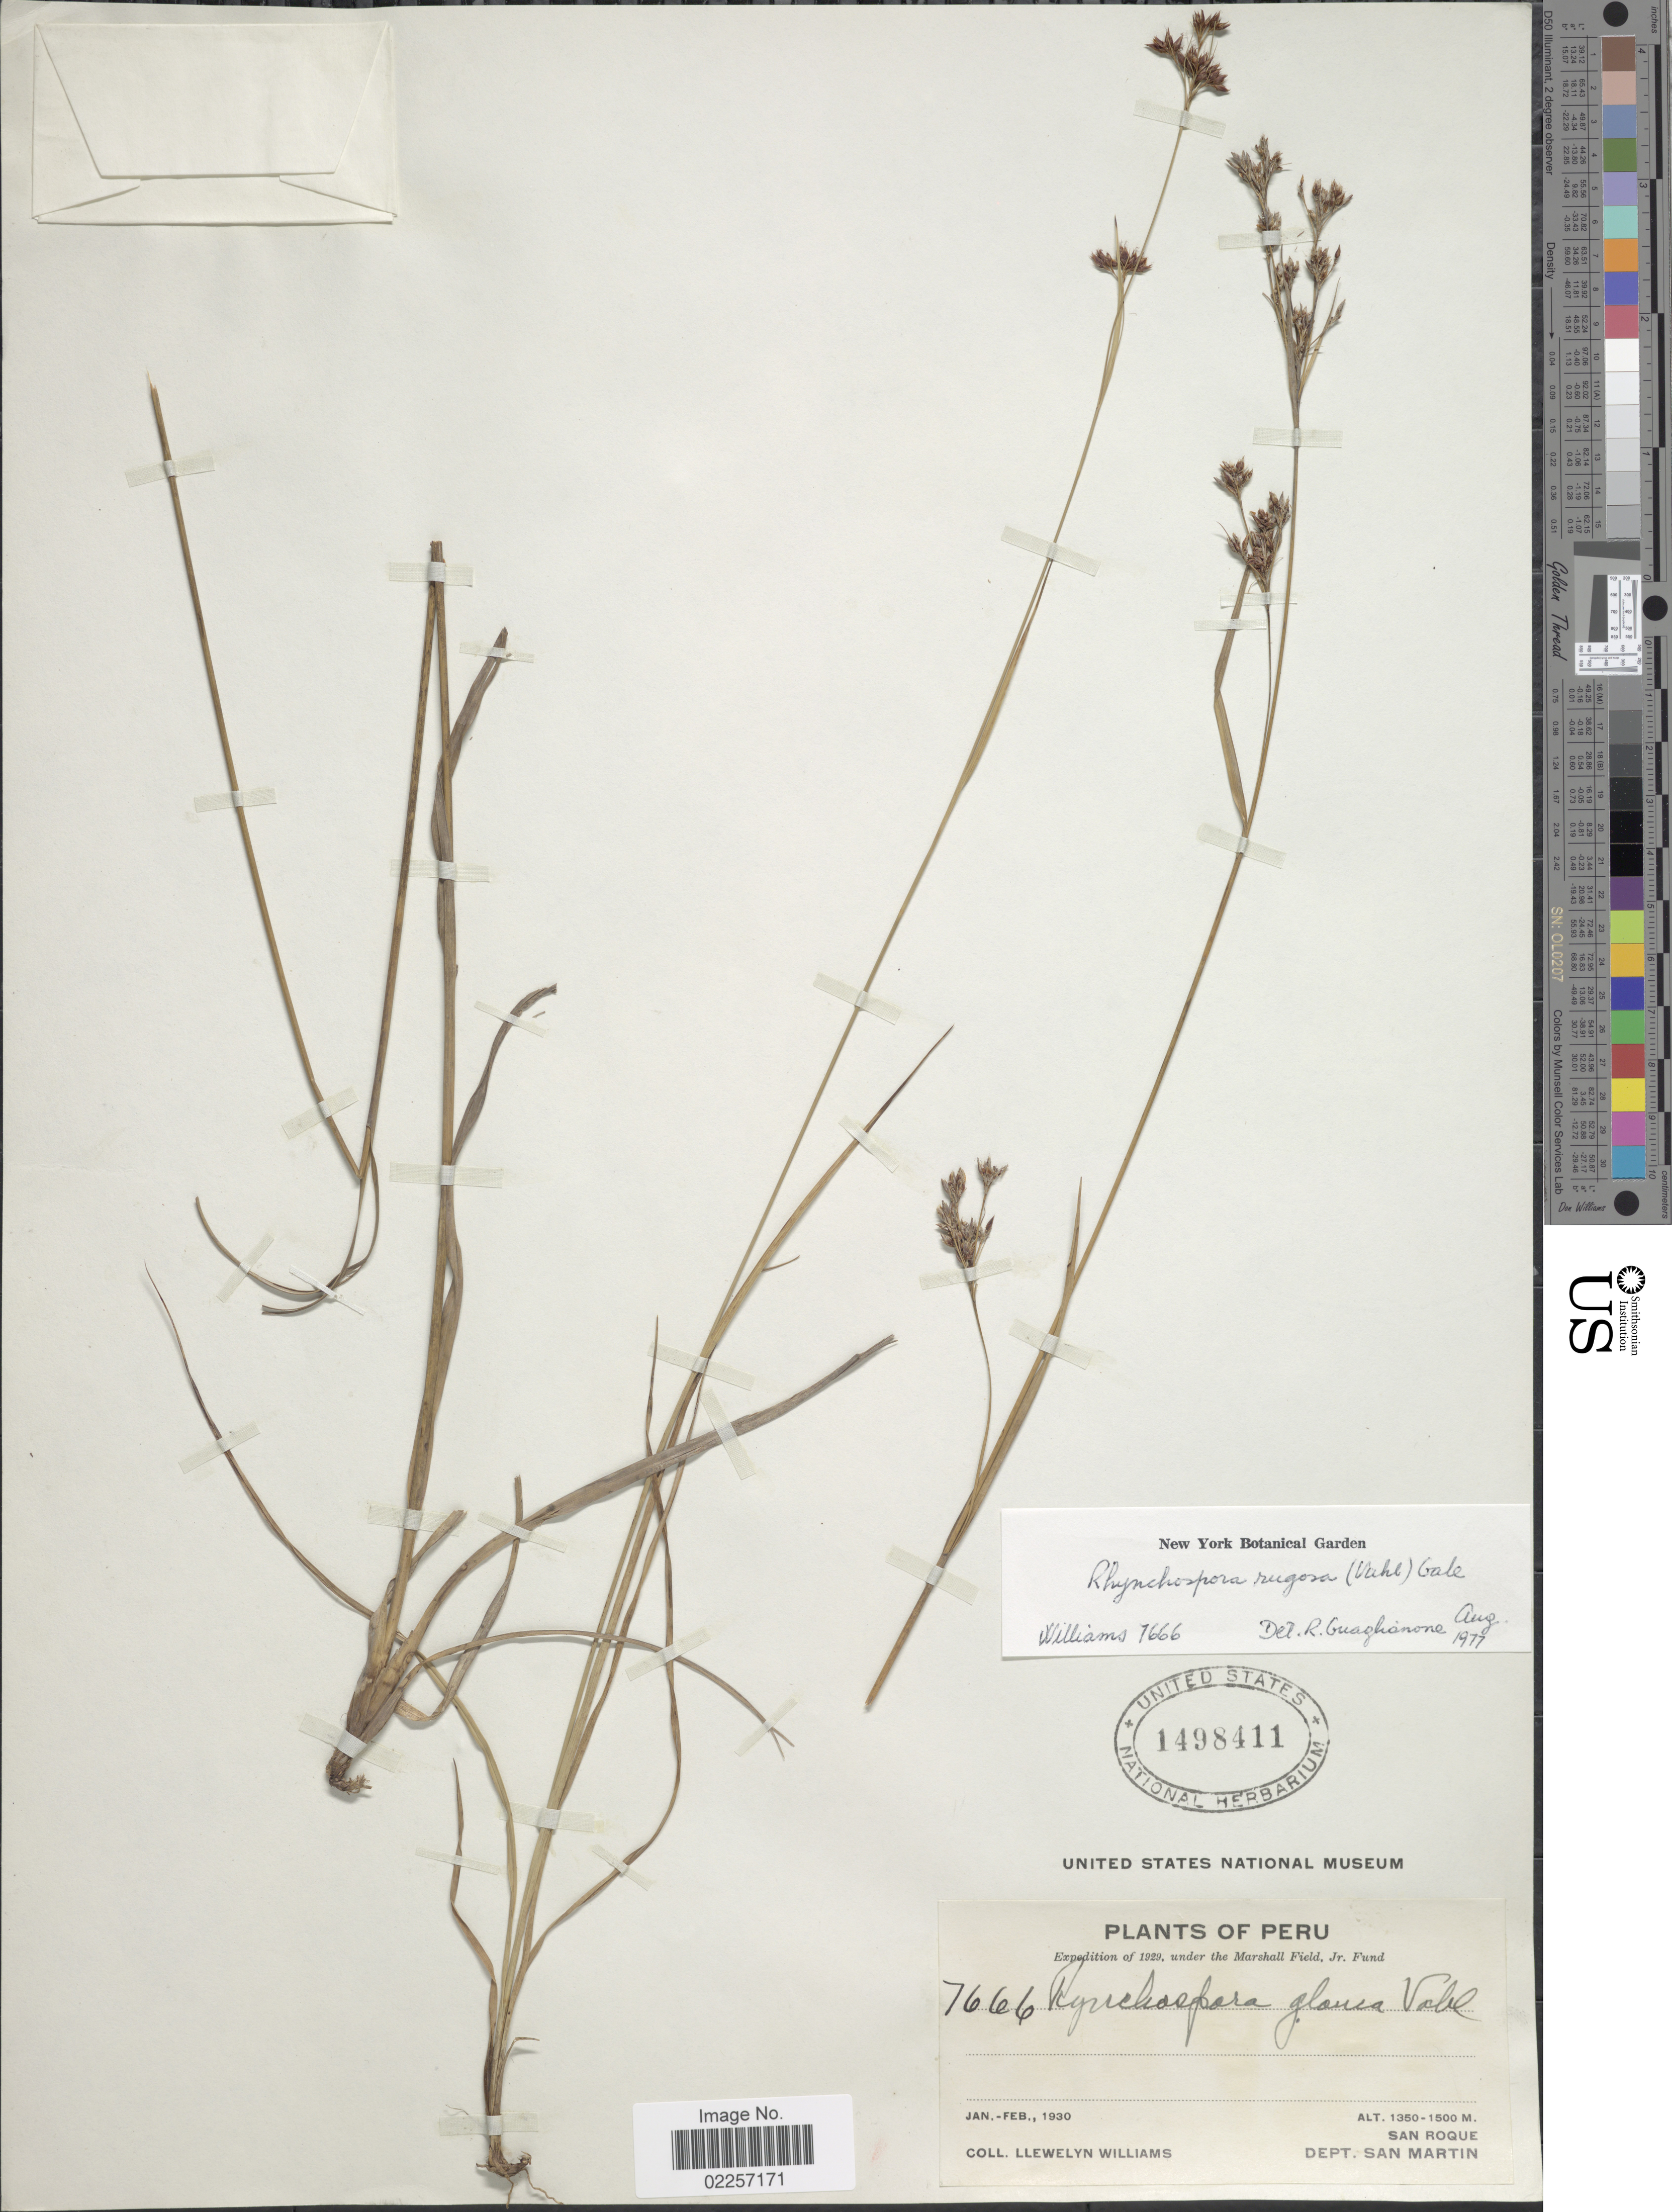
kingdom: Plantae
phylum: Tracheophyta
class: Liliopsida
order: Poales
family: Cyperaceae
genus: Rhynchospora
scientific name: Rhynchospora rugosa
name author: (Vahl) Gale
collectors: Ll. Williams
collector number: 7666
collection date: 1930-01/1930-02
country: Peru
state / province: San Martín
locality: San Roque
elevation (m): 1350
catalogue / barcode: US 1498411